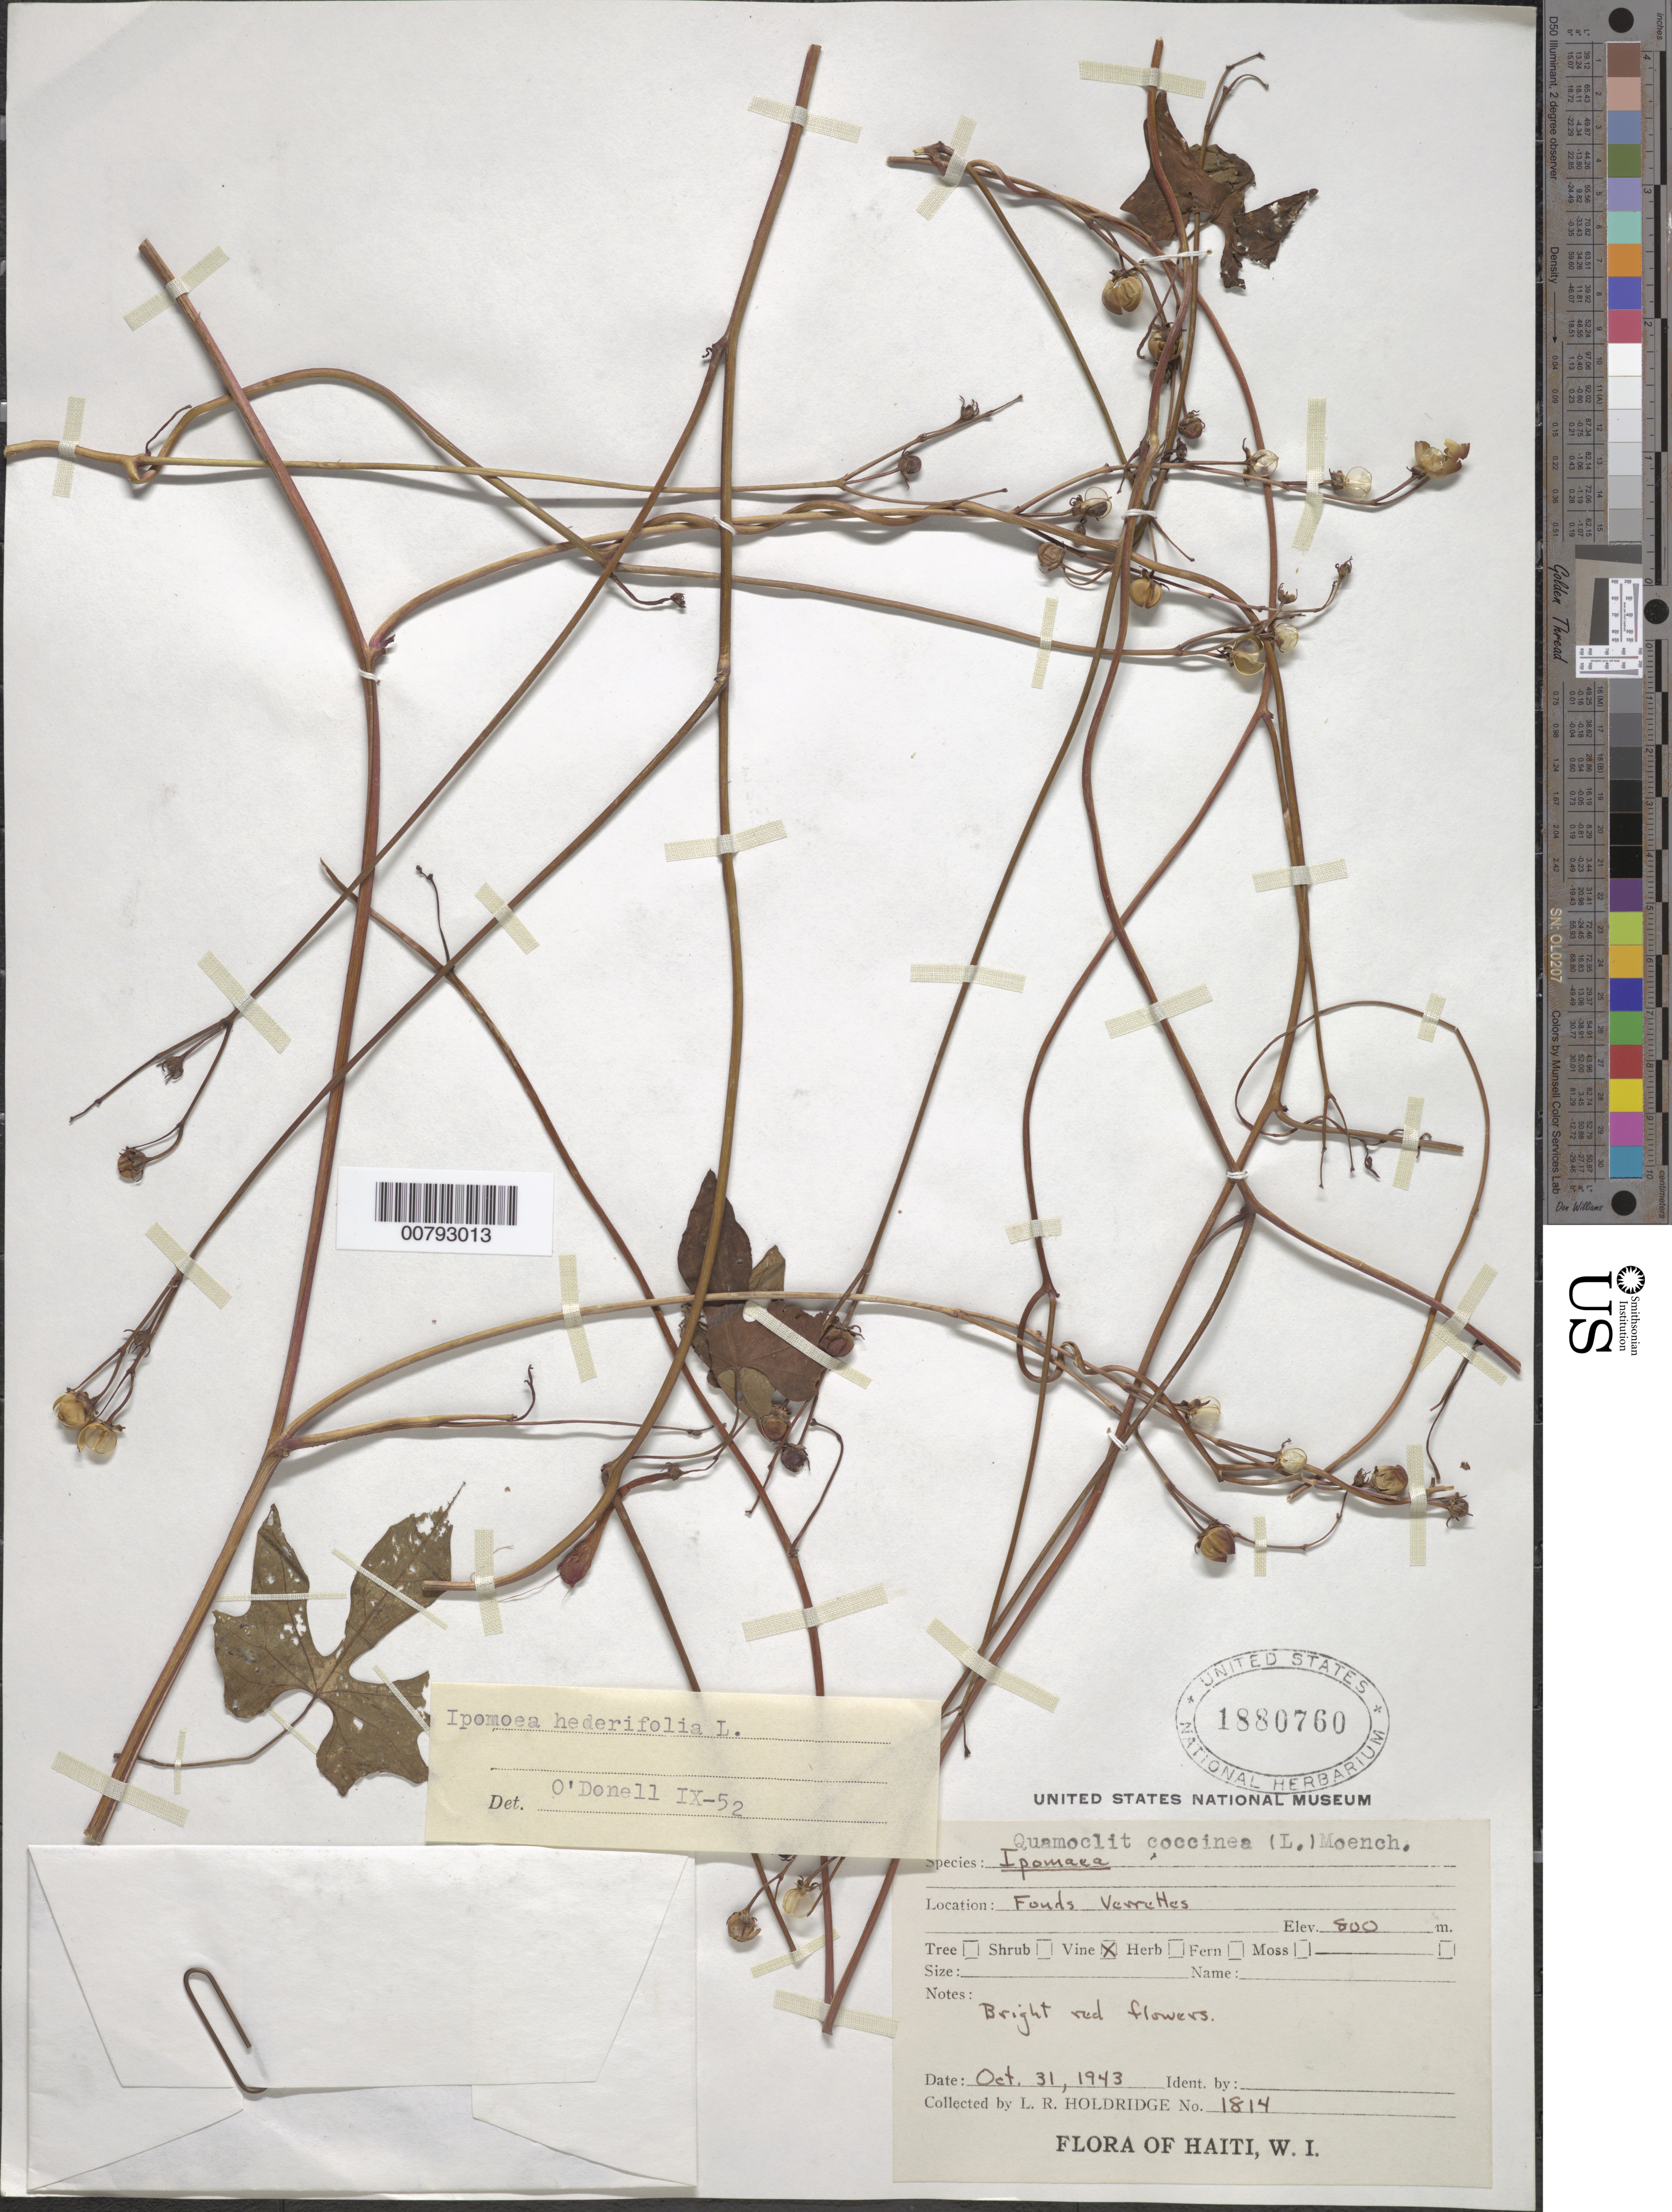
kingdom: Plantae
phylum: Tracheophyta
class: Magnoliopsida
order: Solanales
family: Convolvulaceae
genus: Ipomoea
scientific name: Ipomoea hederifolia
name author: L.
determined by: O'Donnell, --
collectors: L. Holdridge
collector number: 1814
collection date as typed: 31 Oct 1943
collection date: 1943-10-31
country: Haiti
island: Hispaniola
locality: Fonds Verrettes.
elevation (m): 800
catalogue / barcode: US 1880760